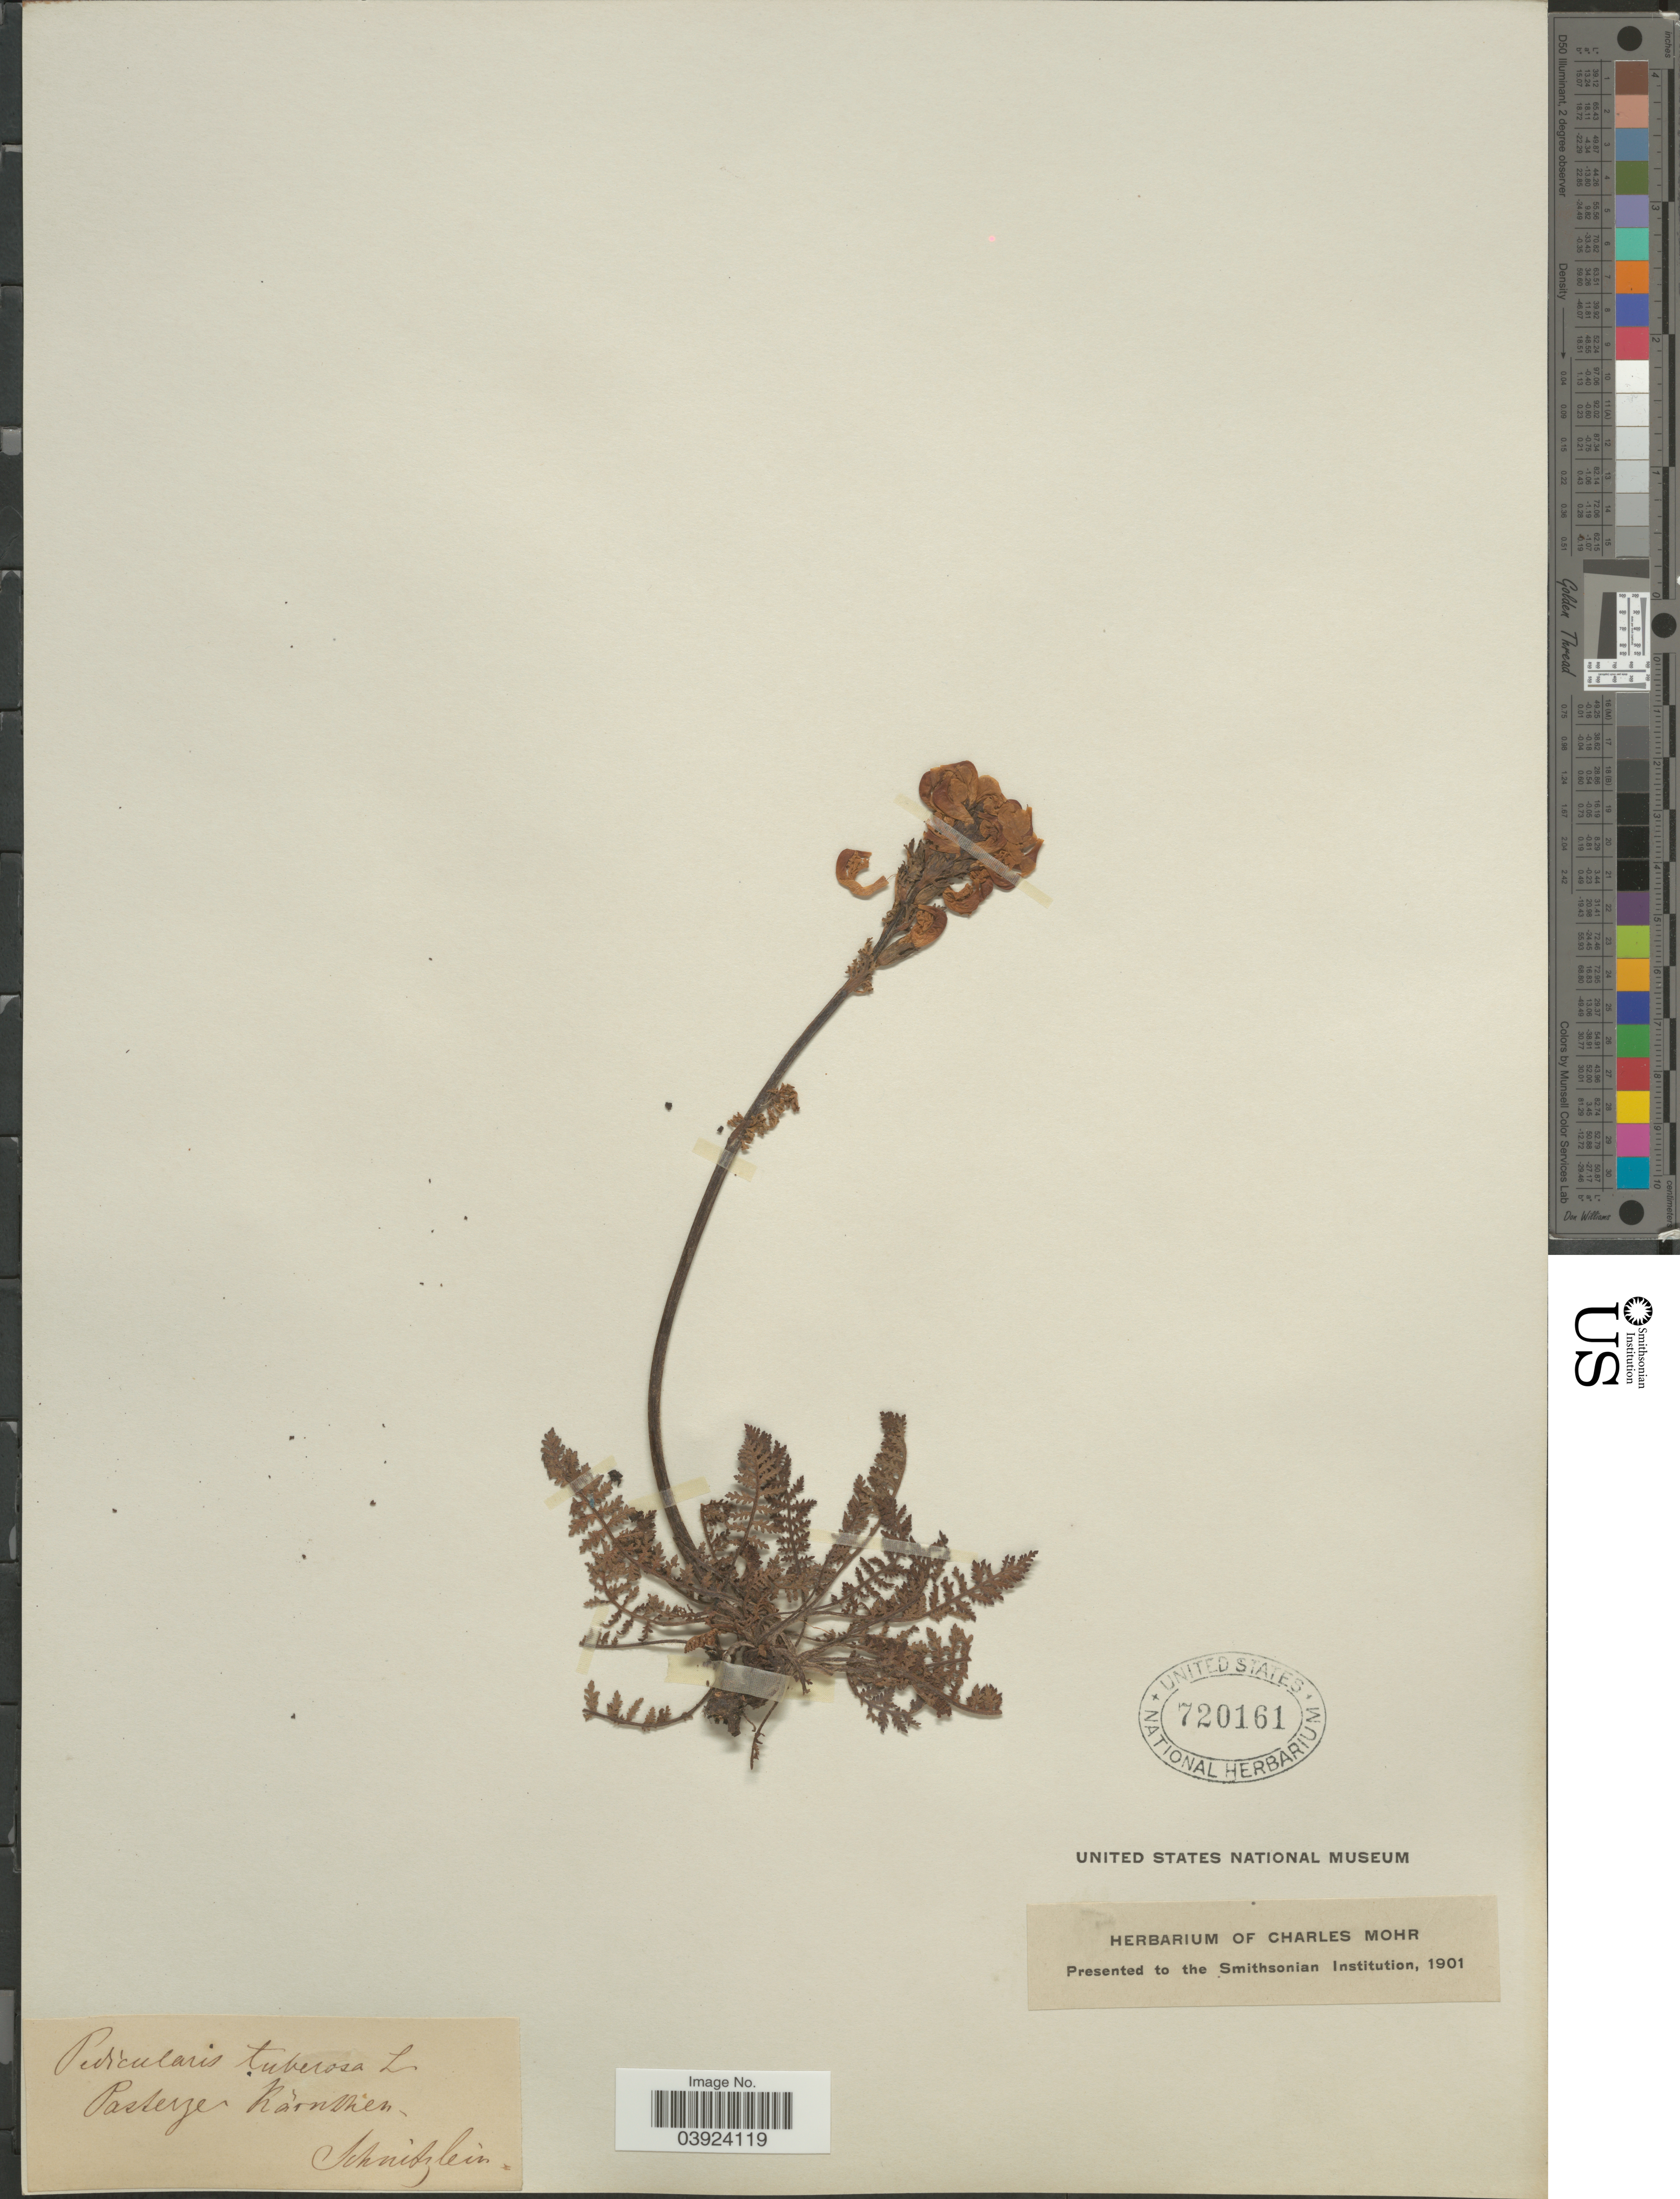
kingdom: Plantae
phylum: Tracheophyta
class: Magnoliopsida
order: Lamiales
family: Orobanchaceae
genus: Pedicularis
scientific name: Pedicularis tuberosa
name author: L.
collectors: Schnitzlein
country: Austria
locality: Pasterze Kărnthien.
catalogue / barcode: US 720161